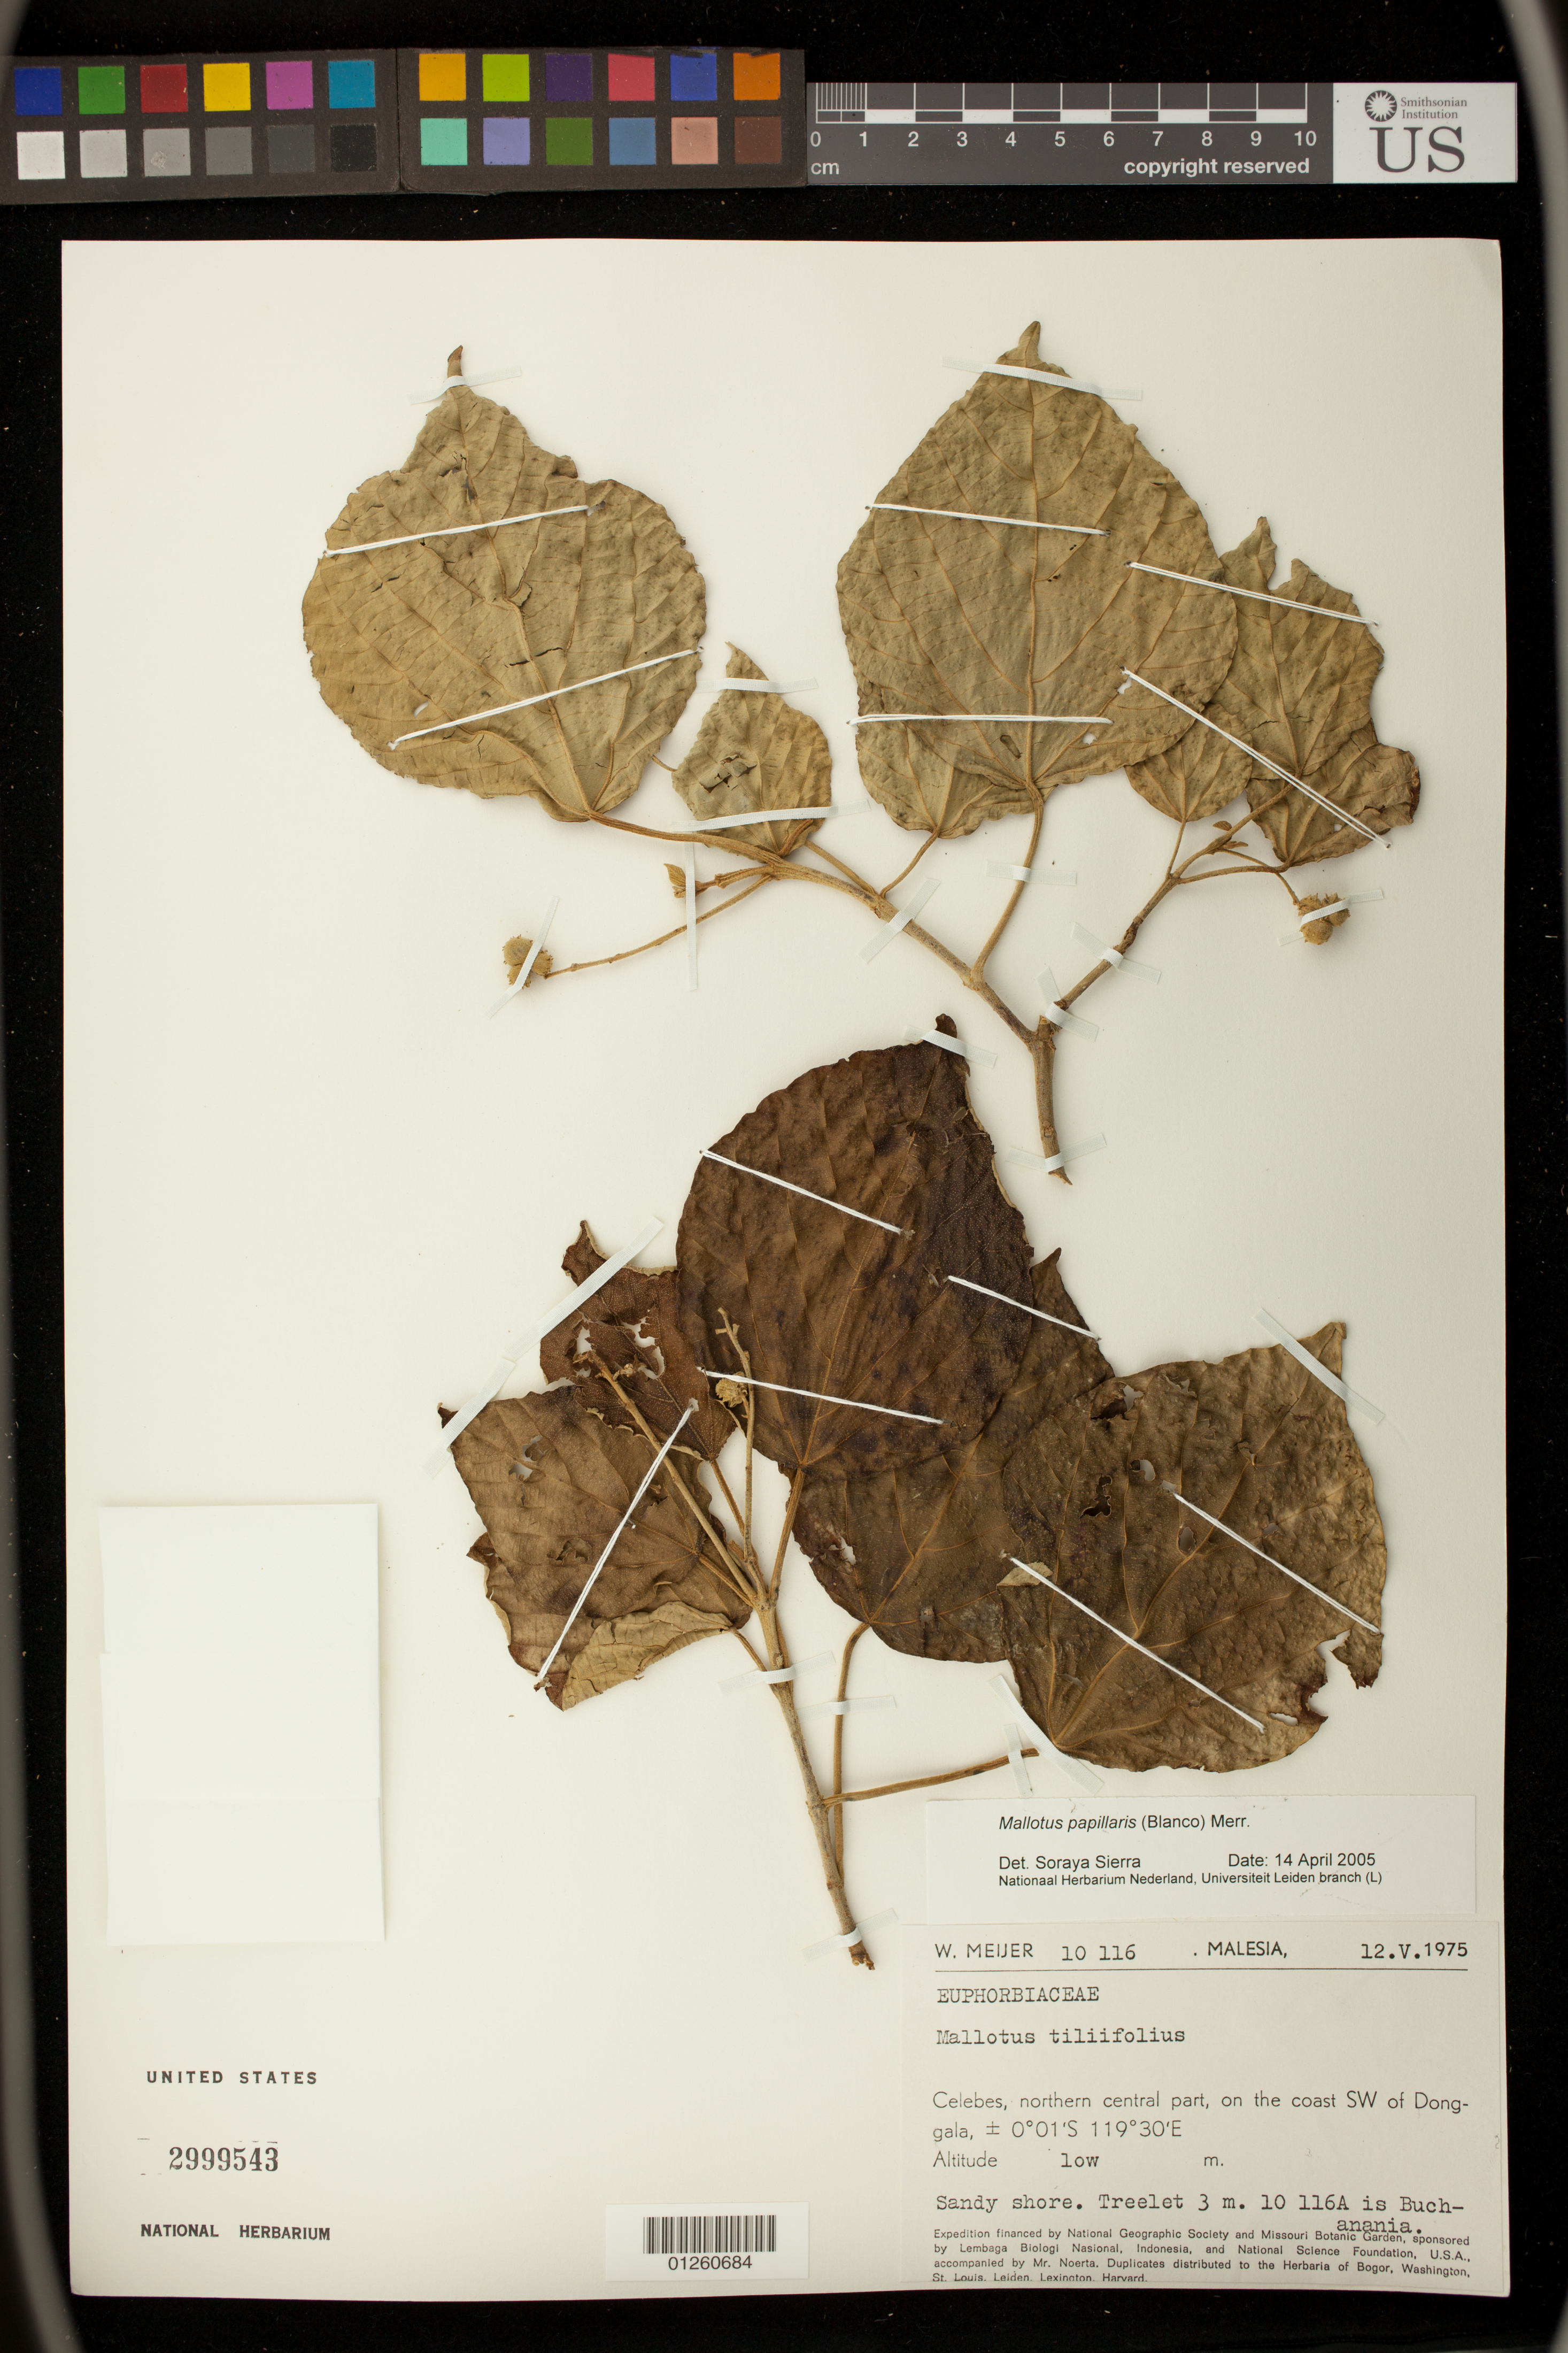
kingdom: Plantae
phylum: Tracheophyta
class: Magnoliopsida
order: Malpighiales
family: Euphorbiaceae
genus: Mallotus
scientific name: Mallotus papillaris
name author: (Blanco) Merr.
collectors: W. Meijer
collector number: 10116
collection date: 1975-05-12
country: Indonesia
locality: Malesia, Celebes, northern central part, on the coast SW of Donggala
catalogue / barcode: US 2999543